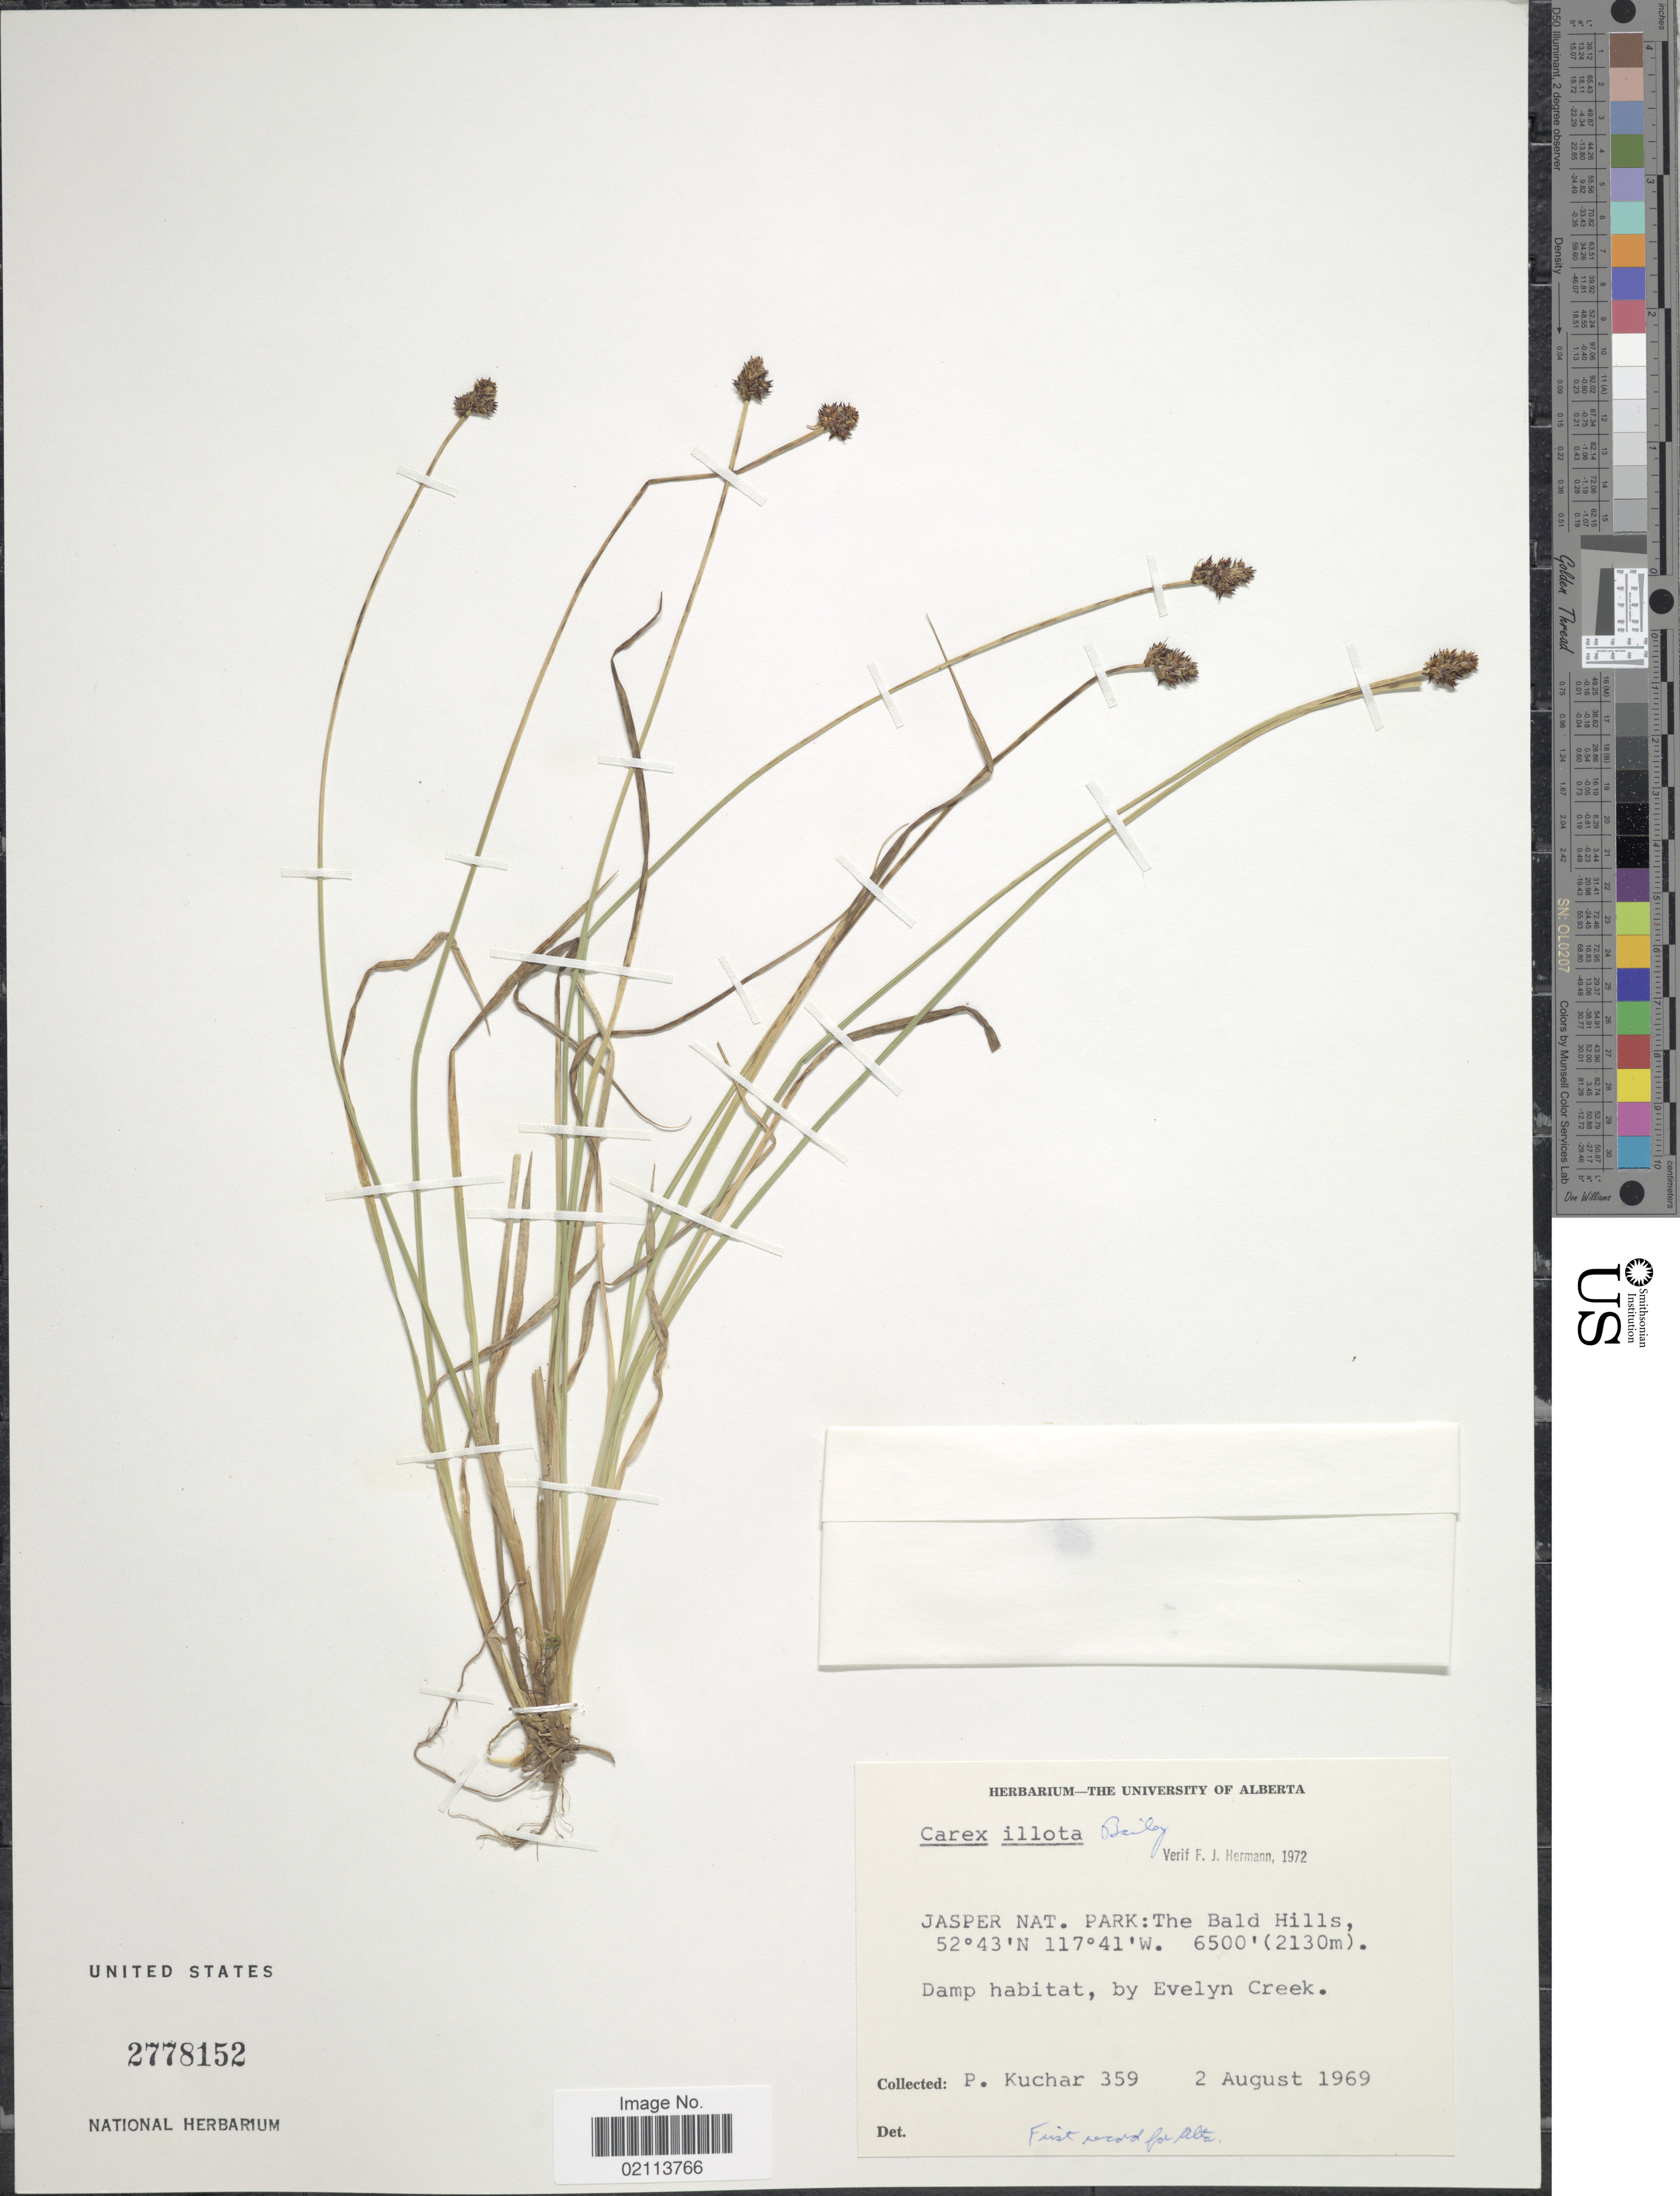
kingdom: Plantae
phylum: Tracheophyta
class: Liliopsida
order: Poales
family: Cyperaceae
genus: Carex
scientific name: Carex illota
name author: L.H. Bailey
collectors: P. Kuchar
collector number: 359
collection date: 1969-08-02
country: Canada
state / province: Alberta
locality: Jasper Nat. Park: The Bald Hills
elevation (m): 1981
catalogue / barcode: US 2778152